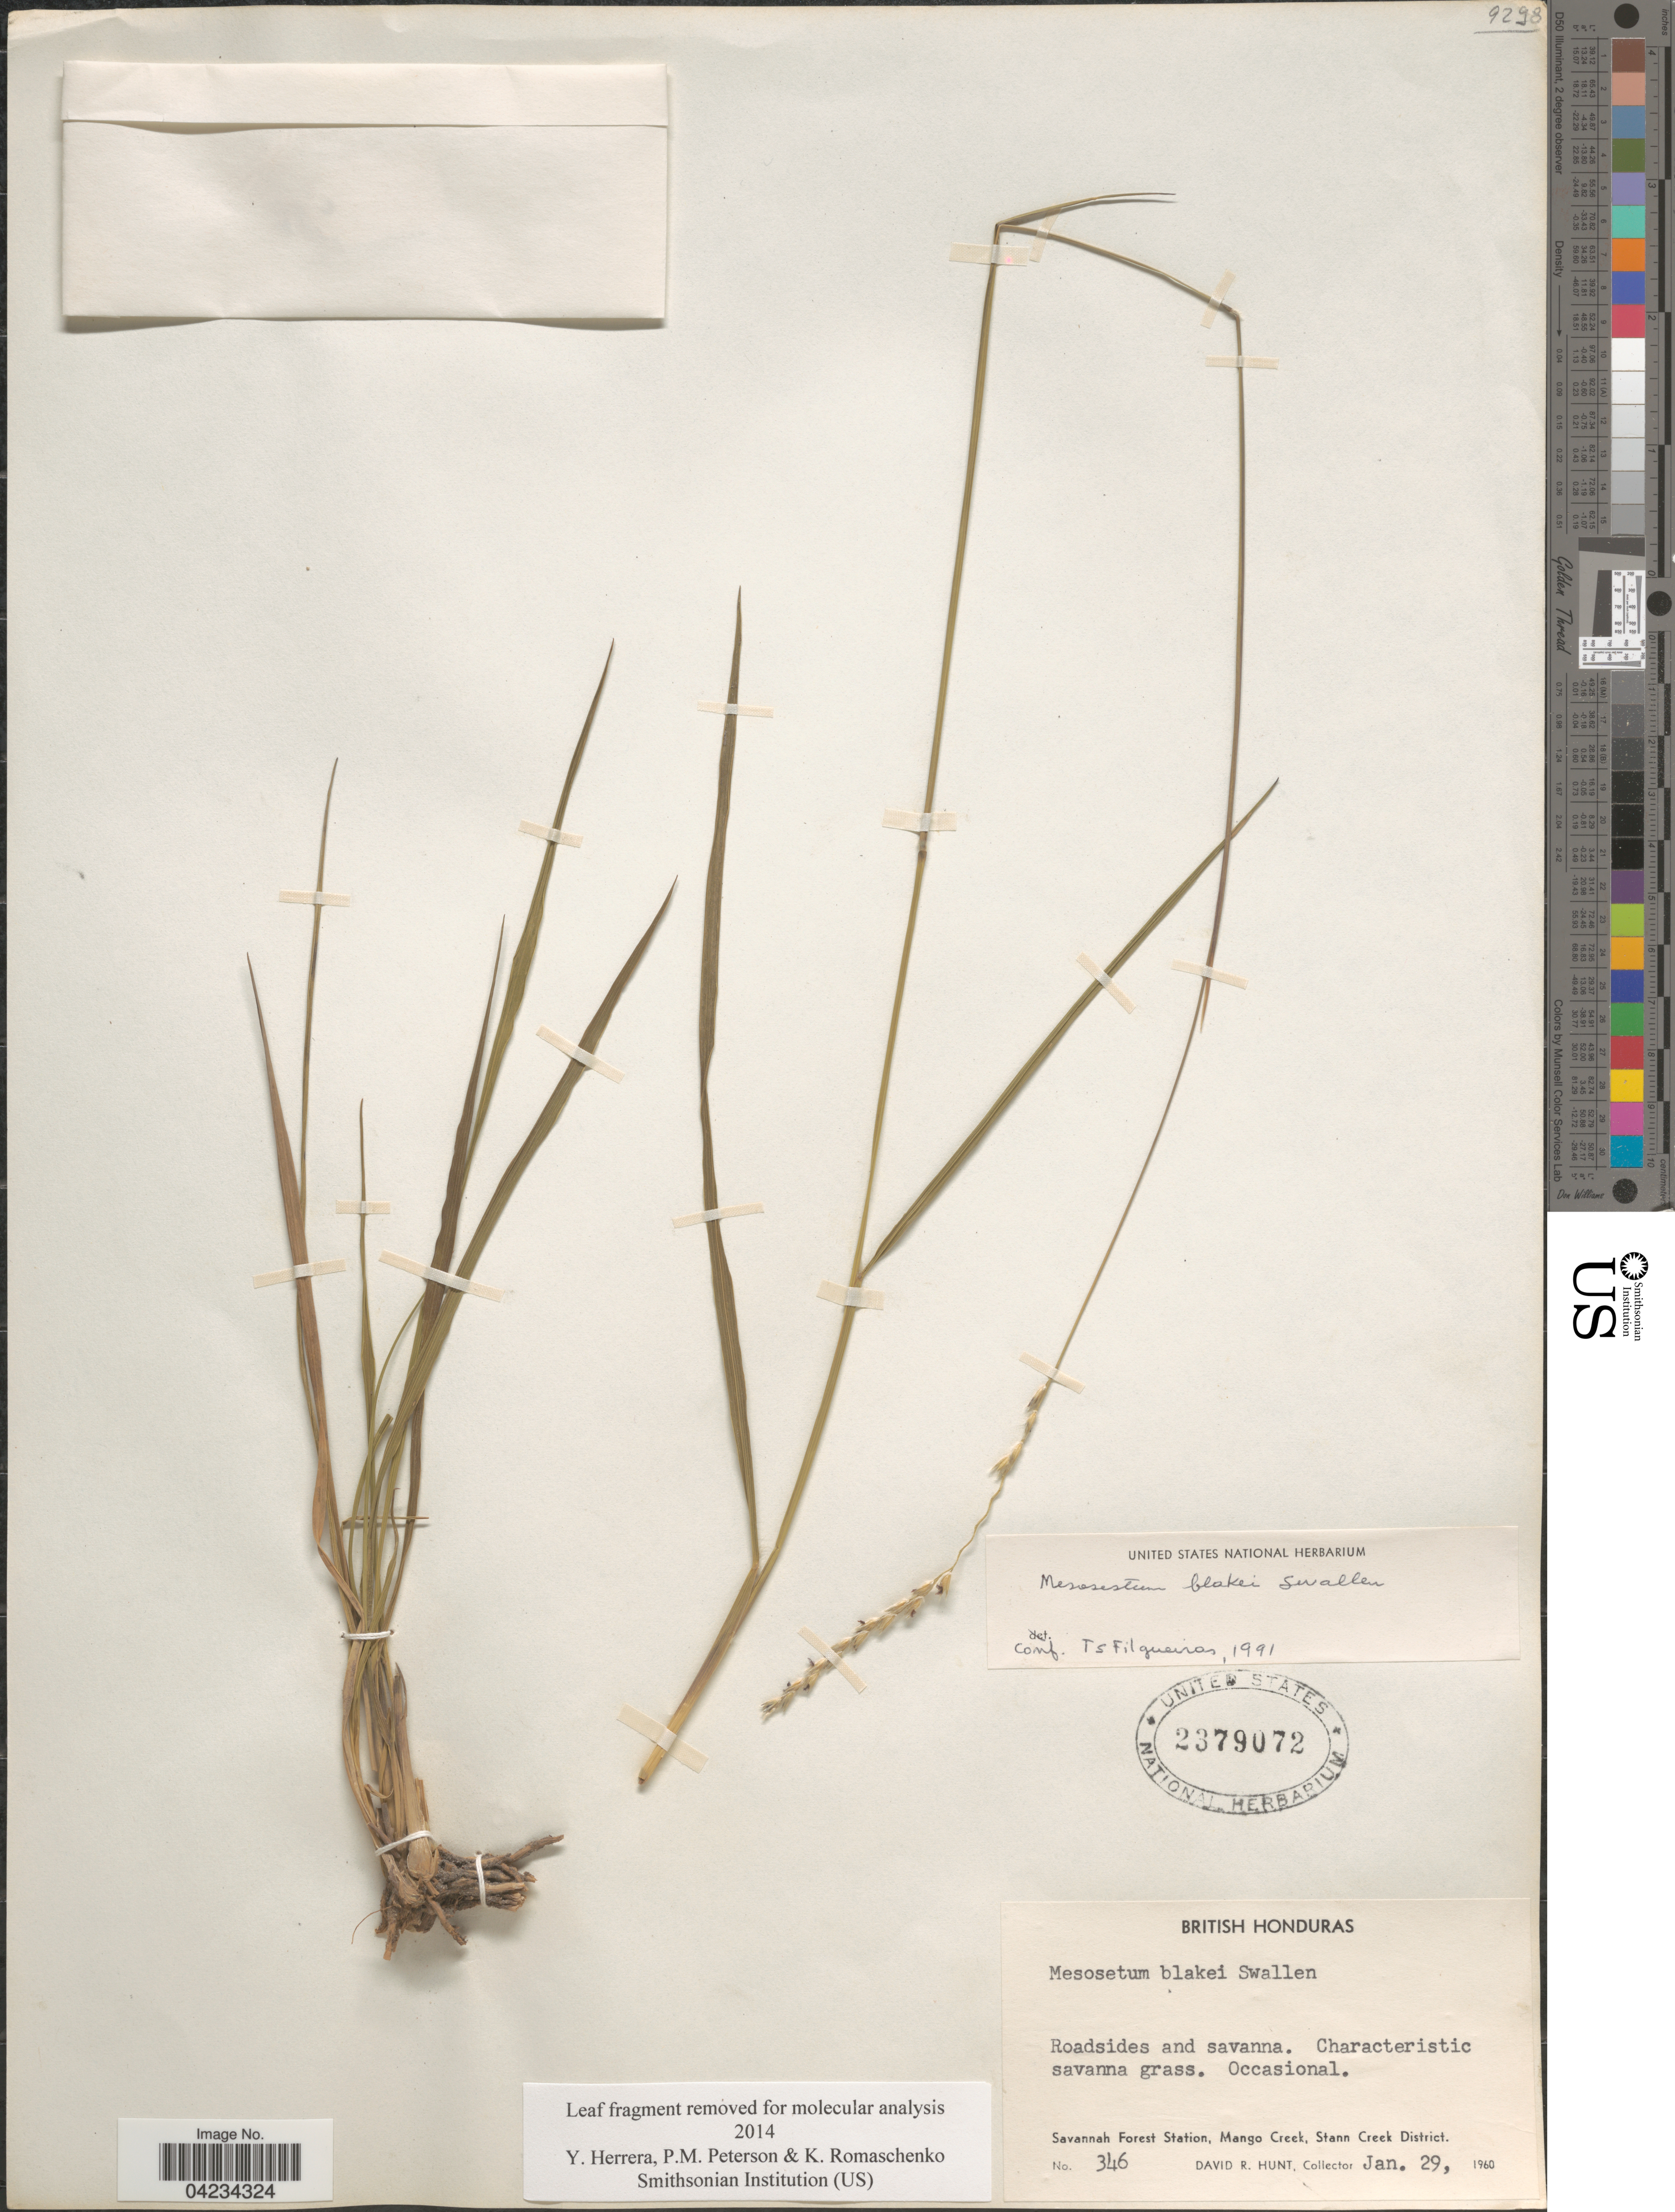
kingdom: Plantae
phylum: Tracheophyta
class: Liliopsida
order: Poales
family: Poaceae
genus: Mesosetum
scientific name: Mesosetum blakei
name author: Swallen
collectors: D. R. Hunt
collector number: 346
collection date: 1960-01-29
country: Belize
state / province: Stann Creek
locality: Savannah Forest Station, Mango Creek, Stann Creek District.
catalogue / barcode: US 2379072